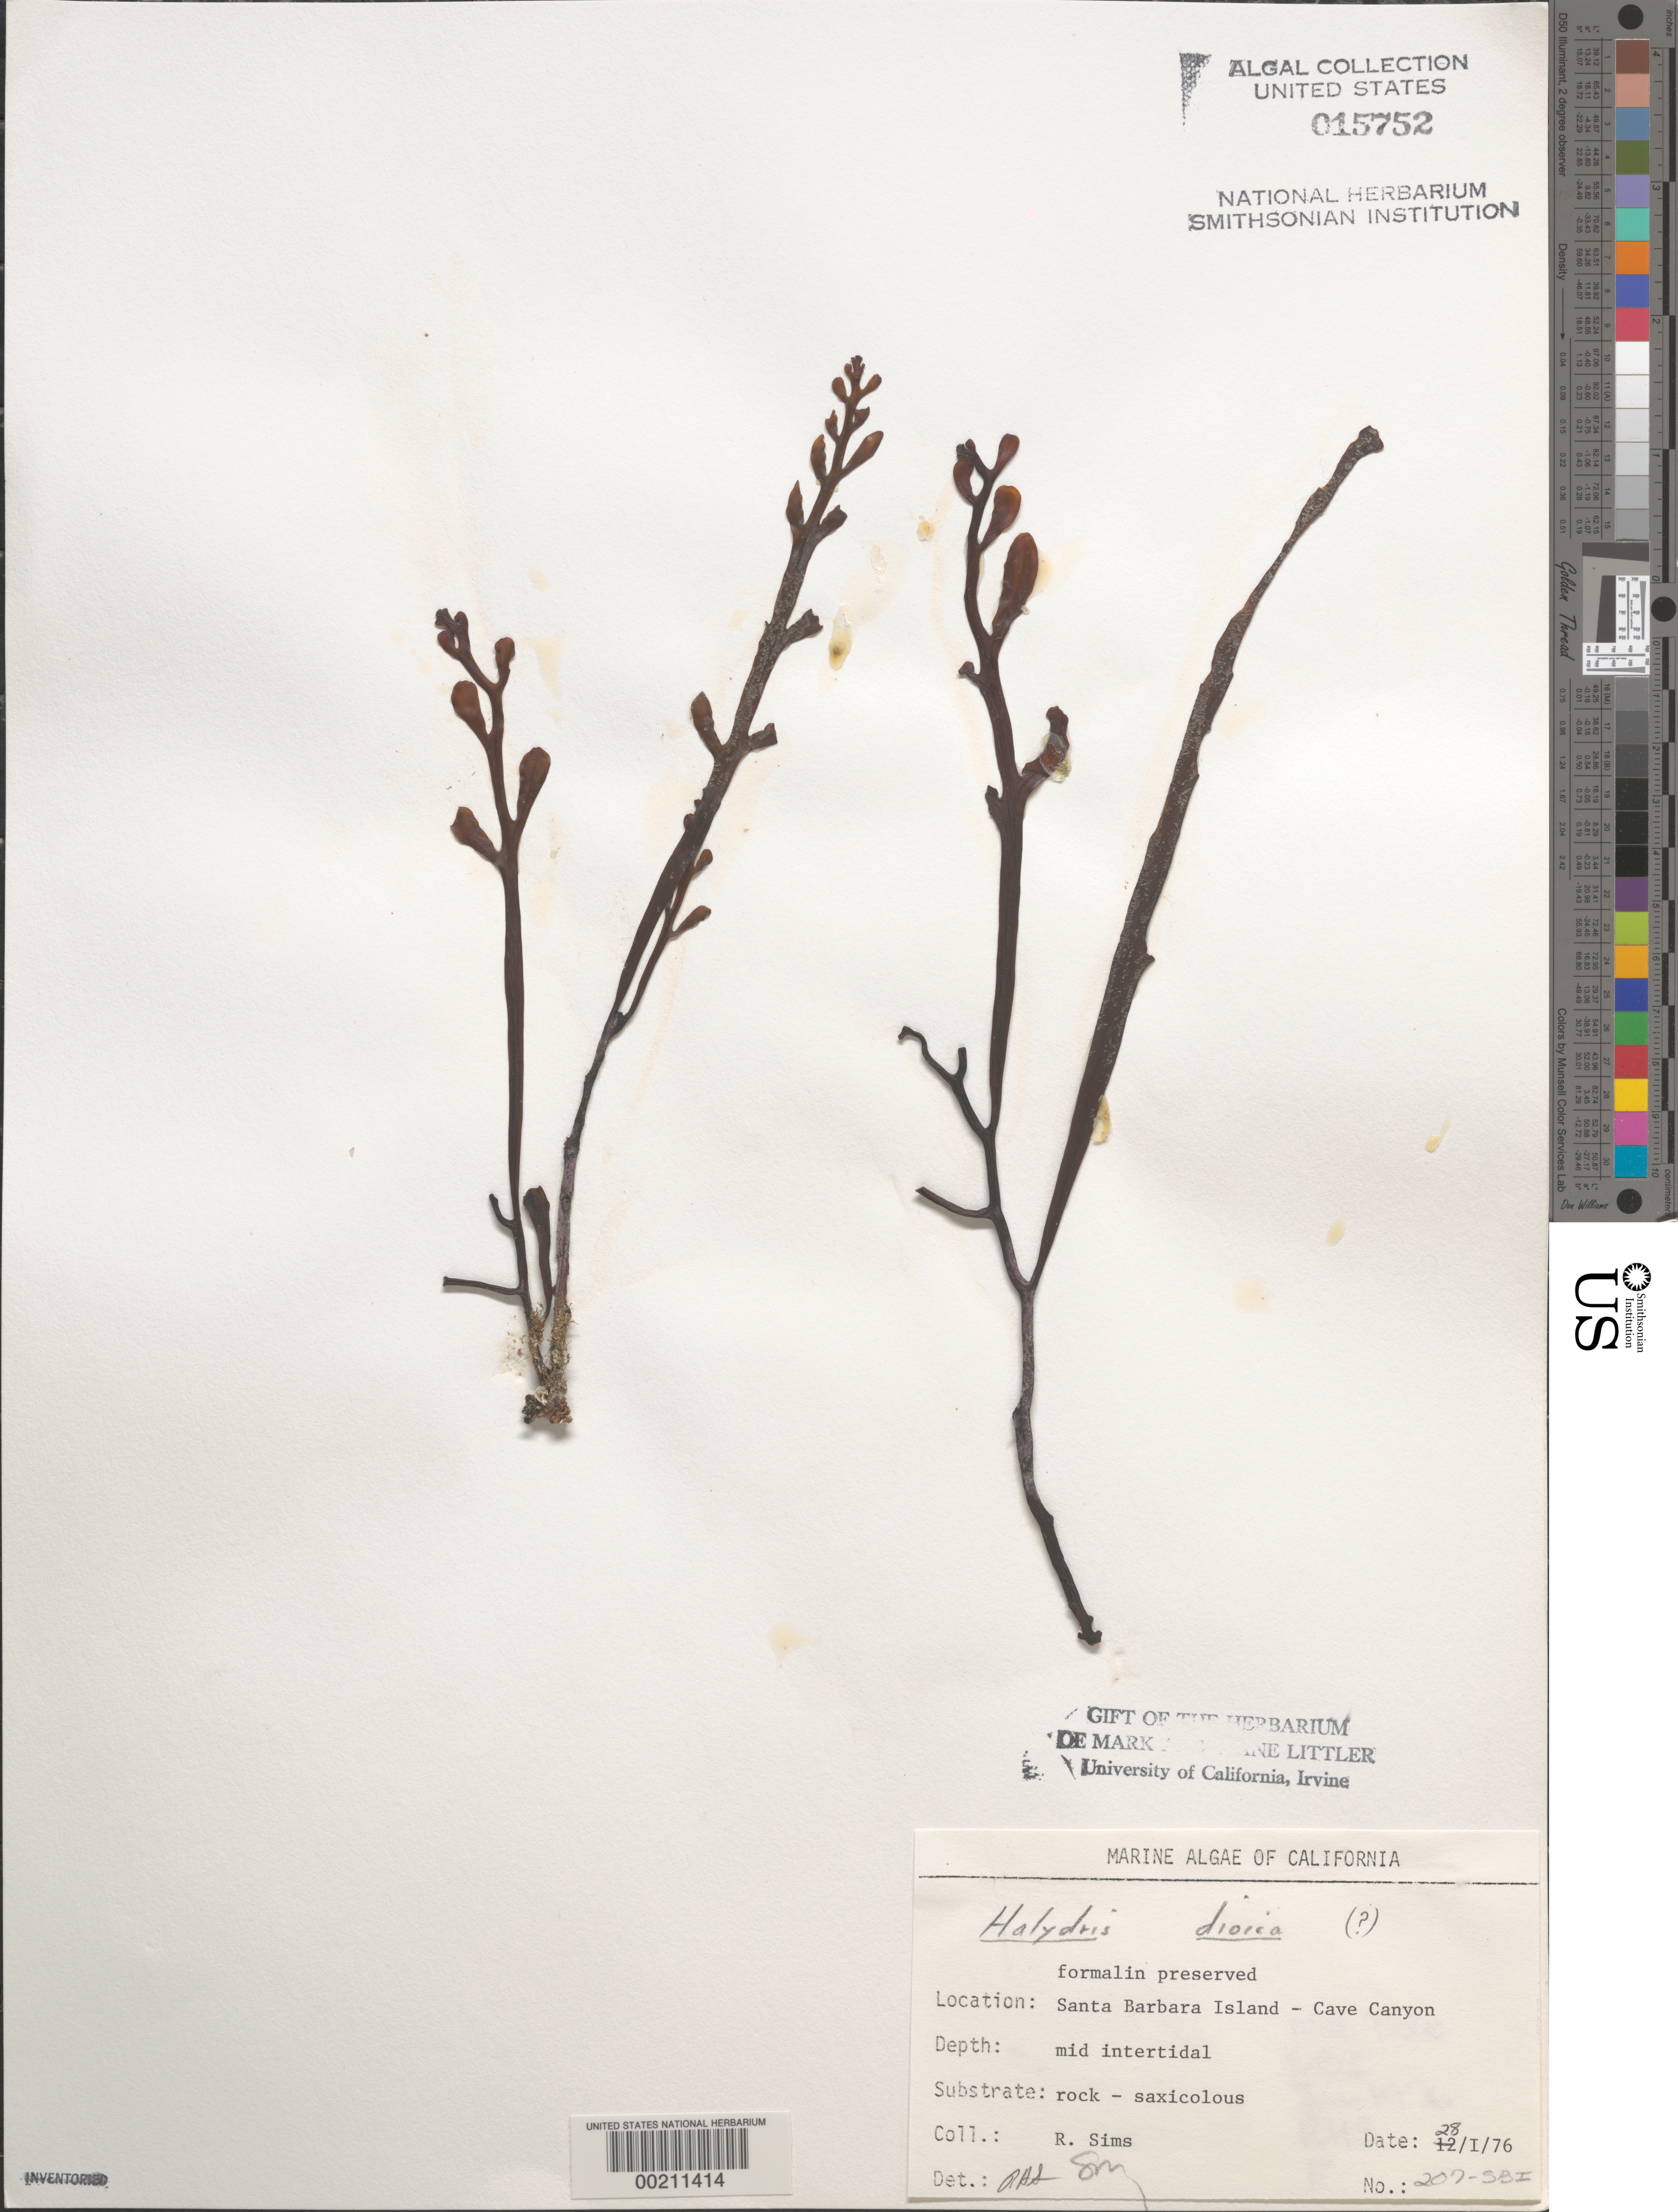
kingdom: Chromista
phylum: Ochrophyta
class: Phaeophyceae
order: Fucales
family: Sargassaceae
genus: Halidrys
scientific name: Halidrys dioica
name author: N.L. Gardner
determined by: Sims, Robert H.; Murray, S. N.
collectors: R. H. Sims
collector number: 207-sbi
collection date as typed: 28 Jan 1976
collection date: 1976-01-28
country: United States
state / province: California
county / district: Santa Barbara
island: Santa Barbara Island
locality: Cave Canyon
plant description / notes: BLM-SOCALBIGHT Rocky Intertidal Survey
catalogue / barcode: US 15752